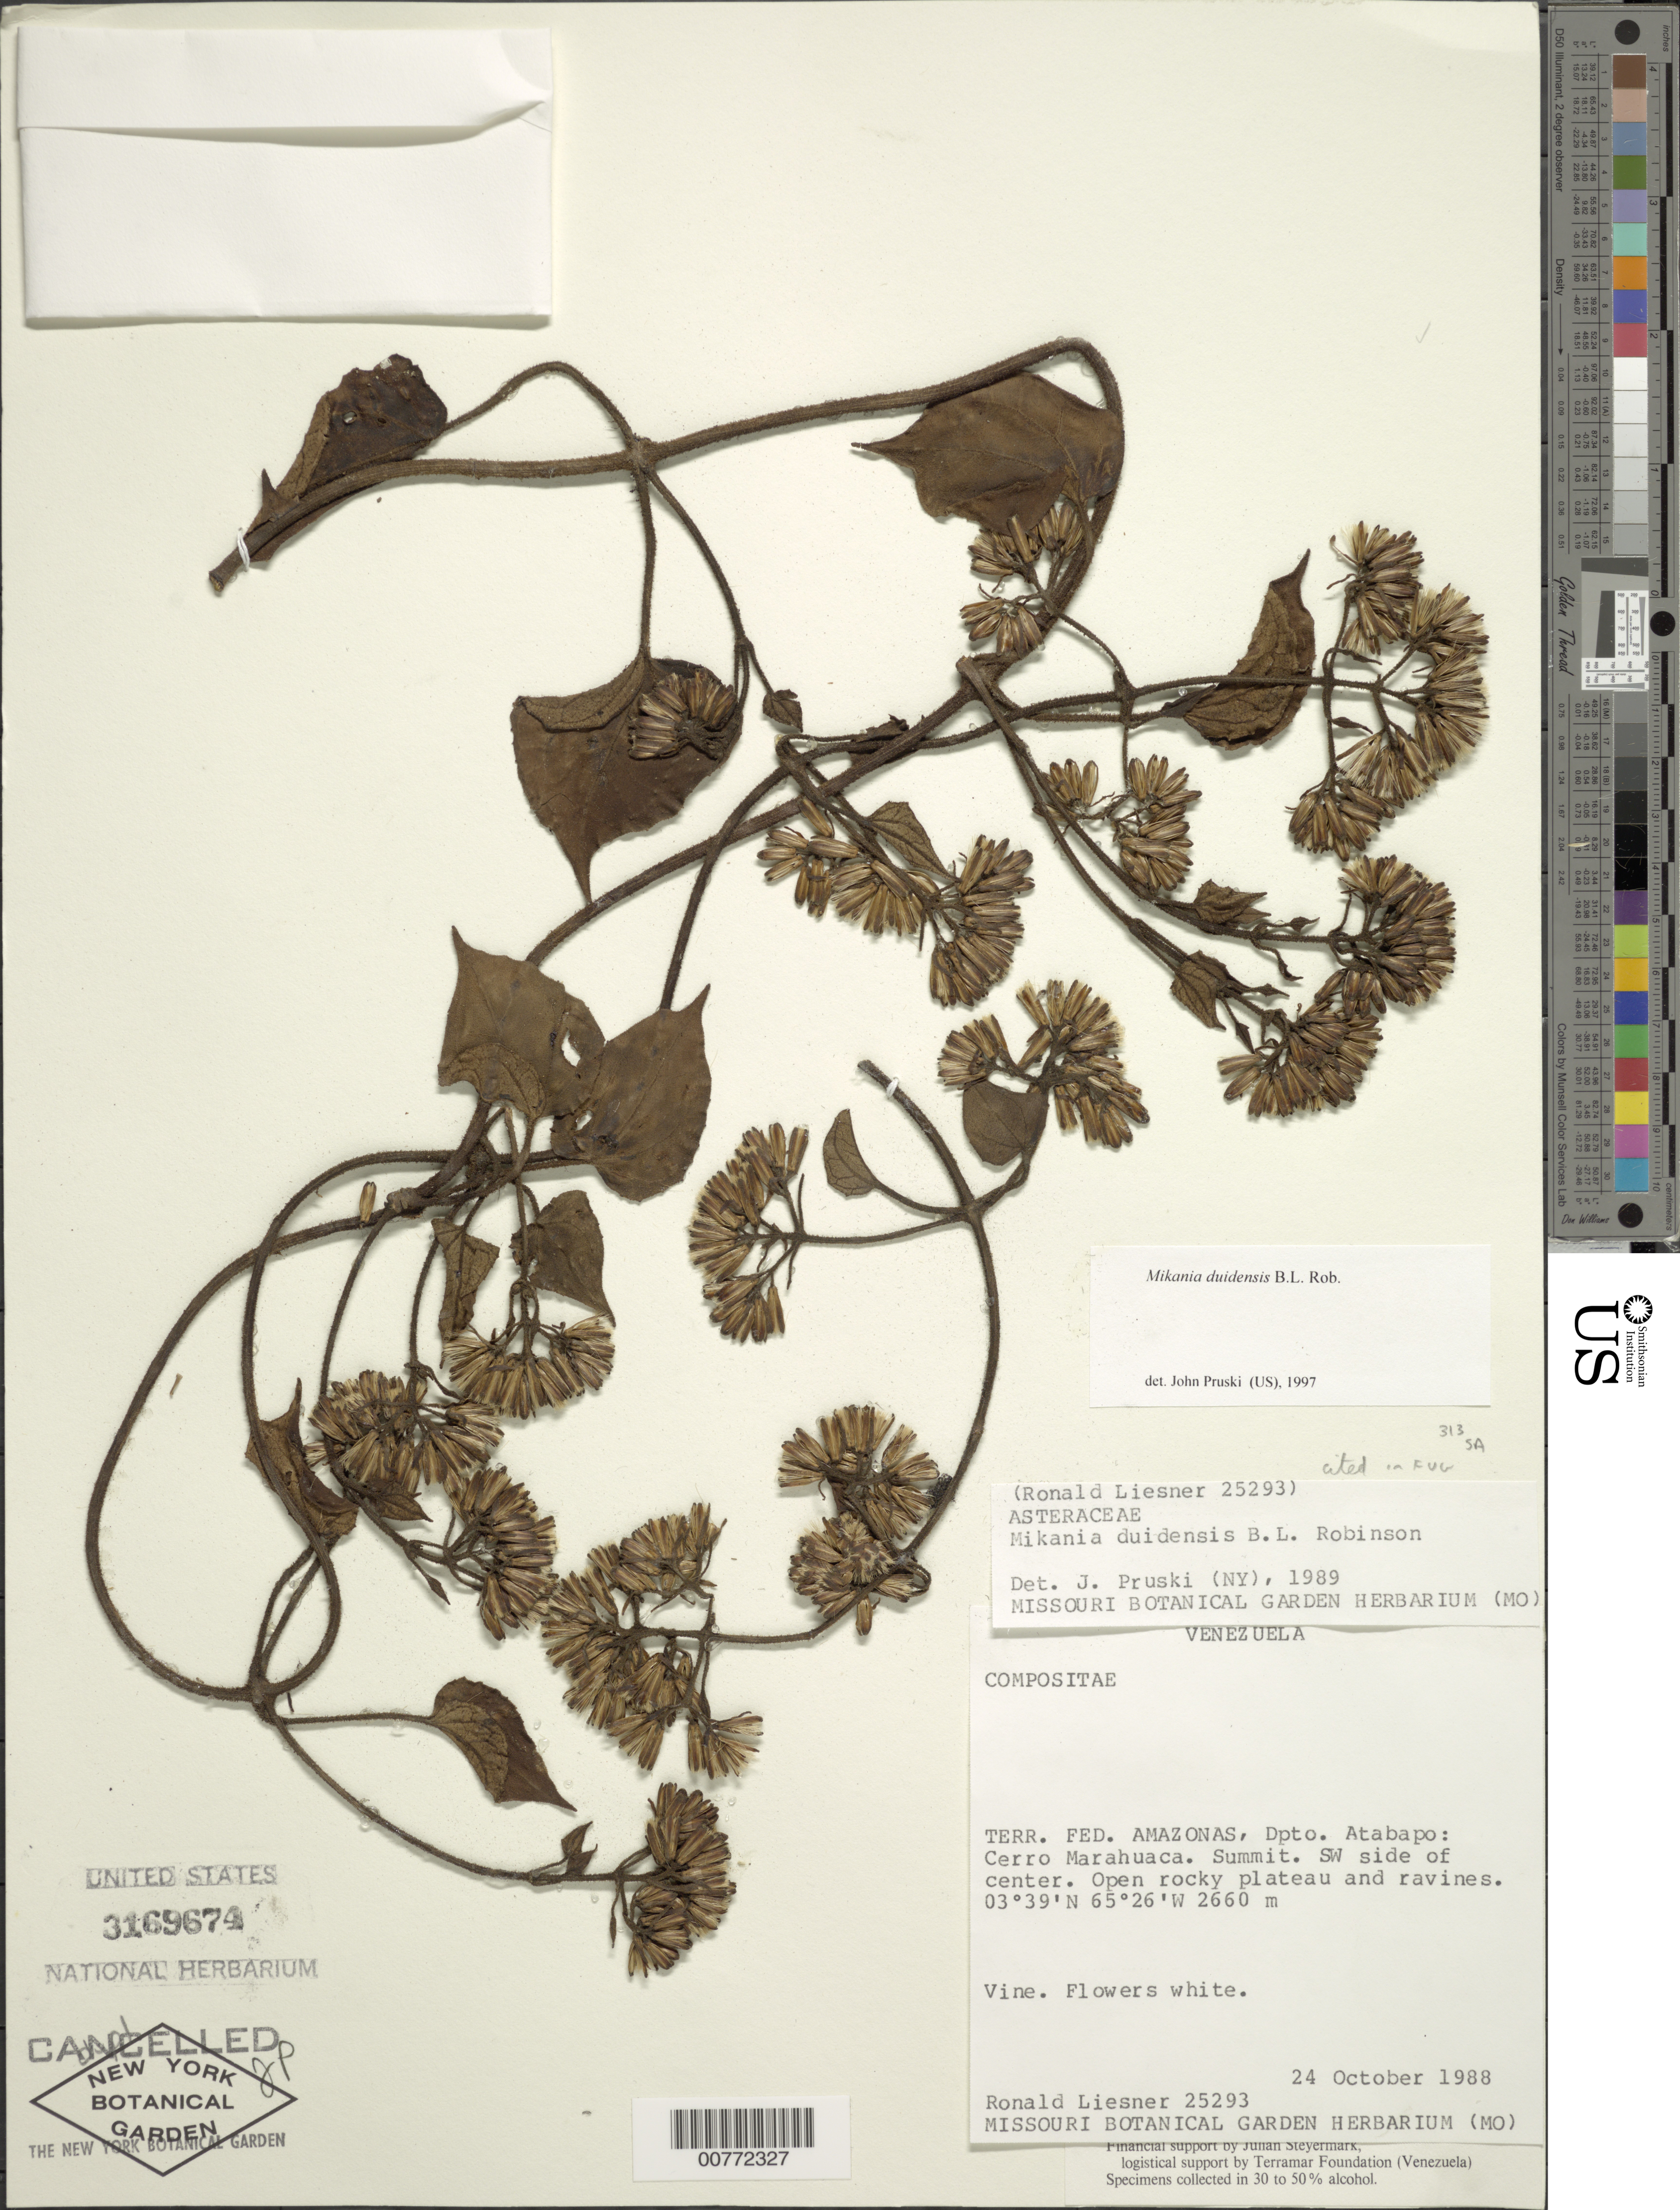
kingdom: Plantae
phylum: Tracheophyta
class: Magnoliopsida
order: Asterales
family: Asteraceae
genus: Mikania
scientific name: Mikania duidensis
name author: B.L. Rob.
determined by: Pruski, J. F.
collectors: R. L. Liesner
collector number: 25293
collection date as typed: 24-Oct-88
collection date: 1988-10-24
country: Venezuela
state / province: Amazonas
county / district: Atabapo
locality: Cerro Marahuaca, summit, SW side of center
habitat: Open rocky plateau and ravines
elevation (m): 2660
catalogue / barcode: US 3169674